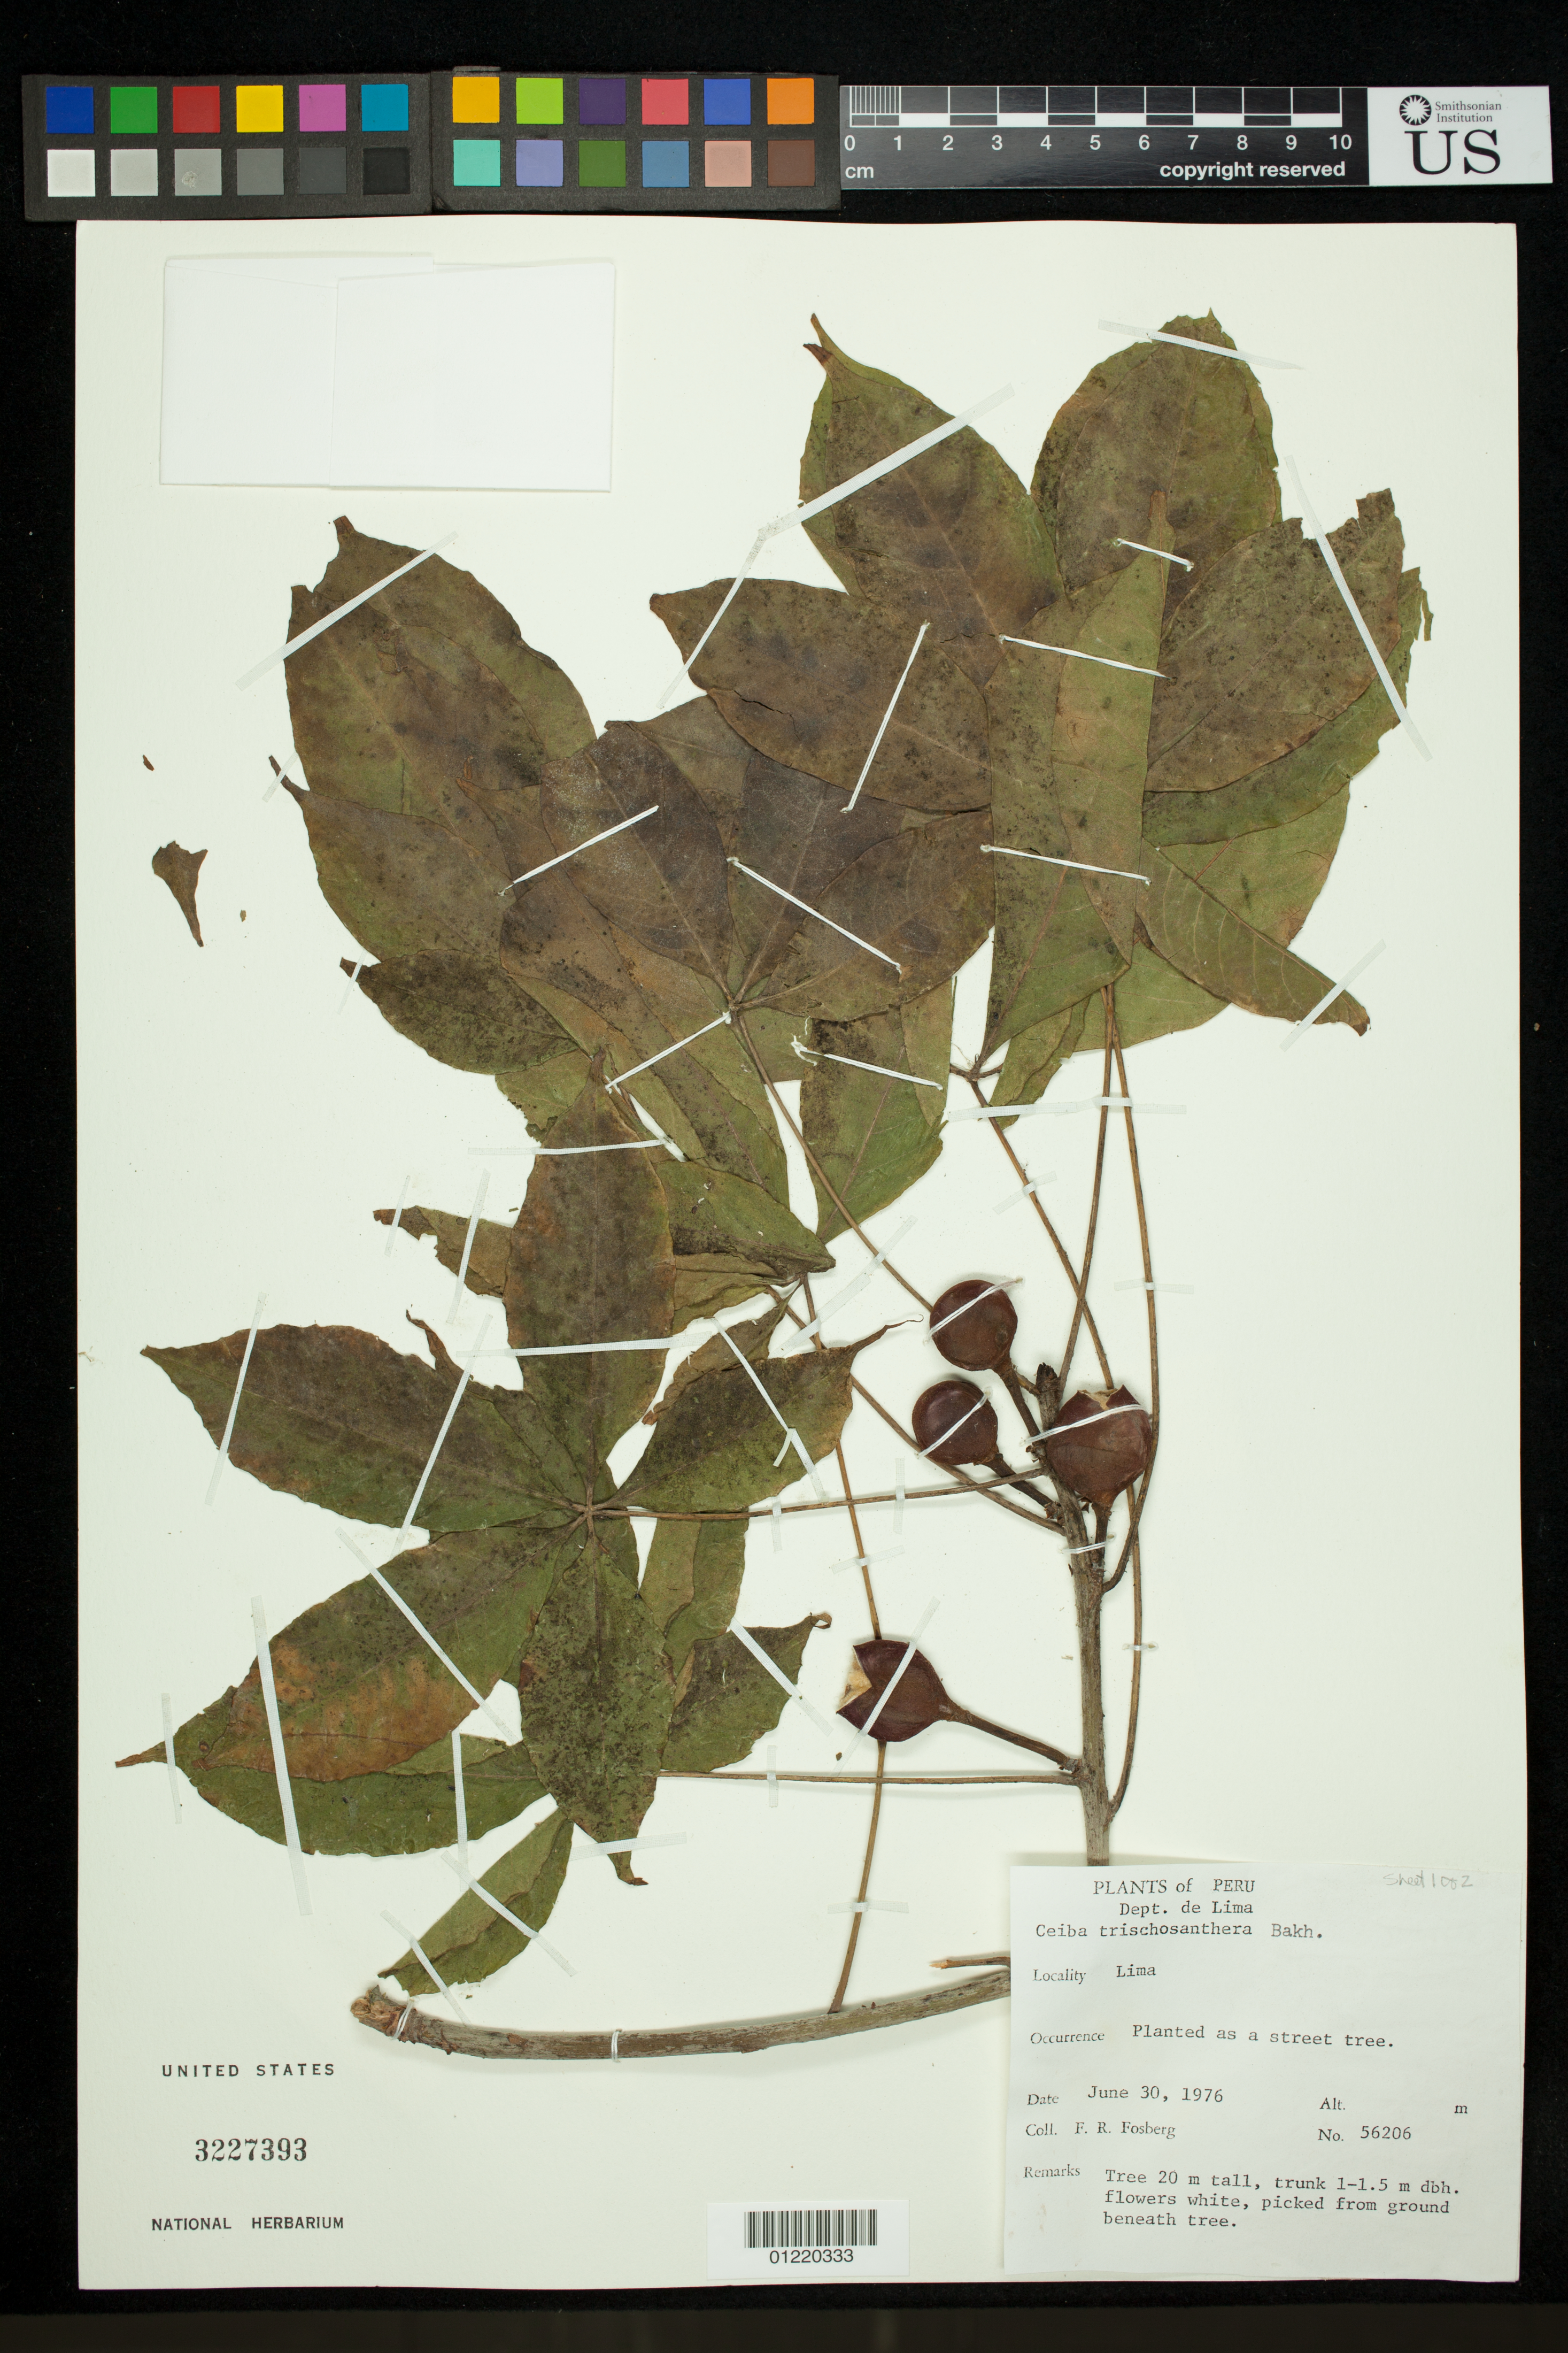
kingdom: Plantae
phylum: Tracheophyta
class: Magnoliopsida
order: Malvales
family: Malvaceae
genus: Ceiba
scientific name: Ceiba ventricosa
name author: (Nees & Mart.) Ravenna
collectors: F. R. Fosberg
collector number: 56206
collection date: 1976-06-30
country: Peru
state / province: Lima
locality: Lima, planted as a street tree.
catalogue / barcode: US 3227393